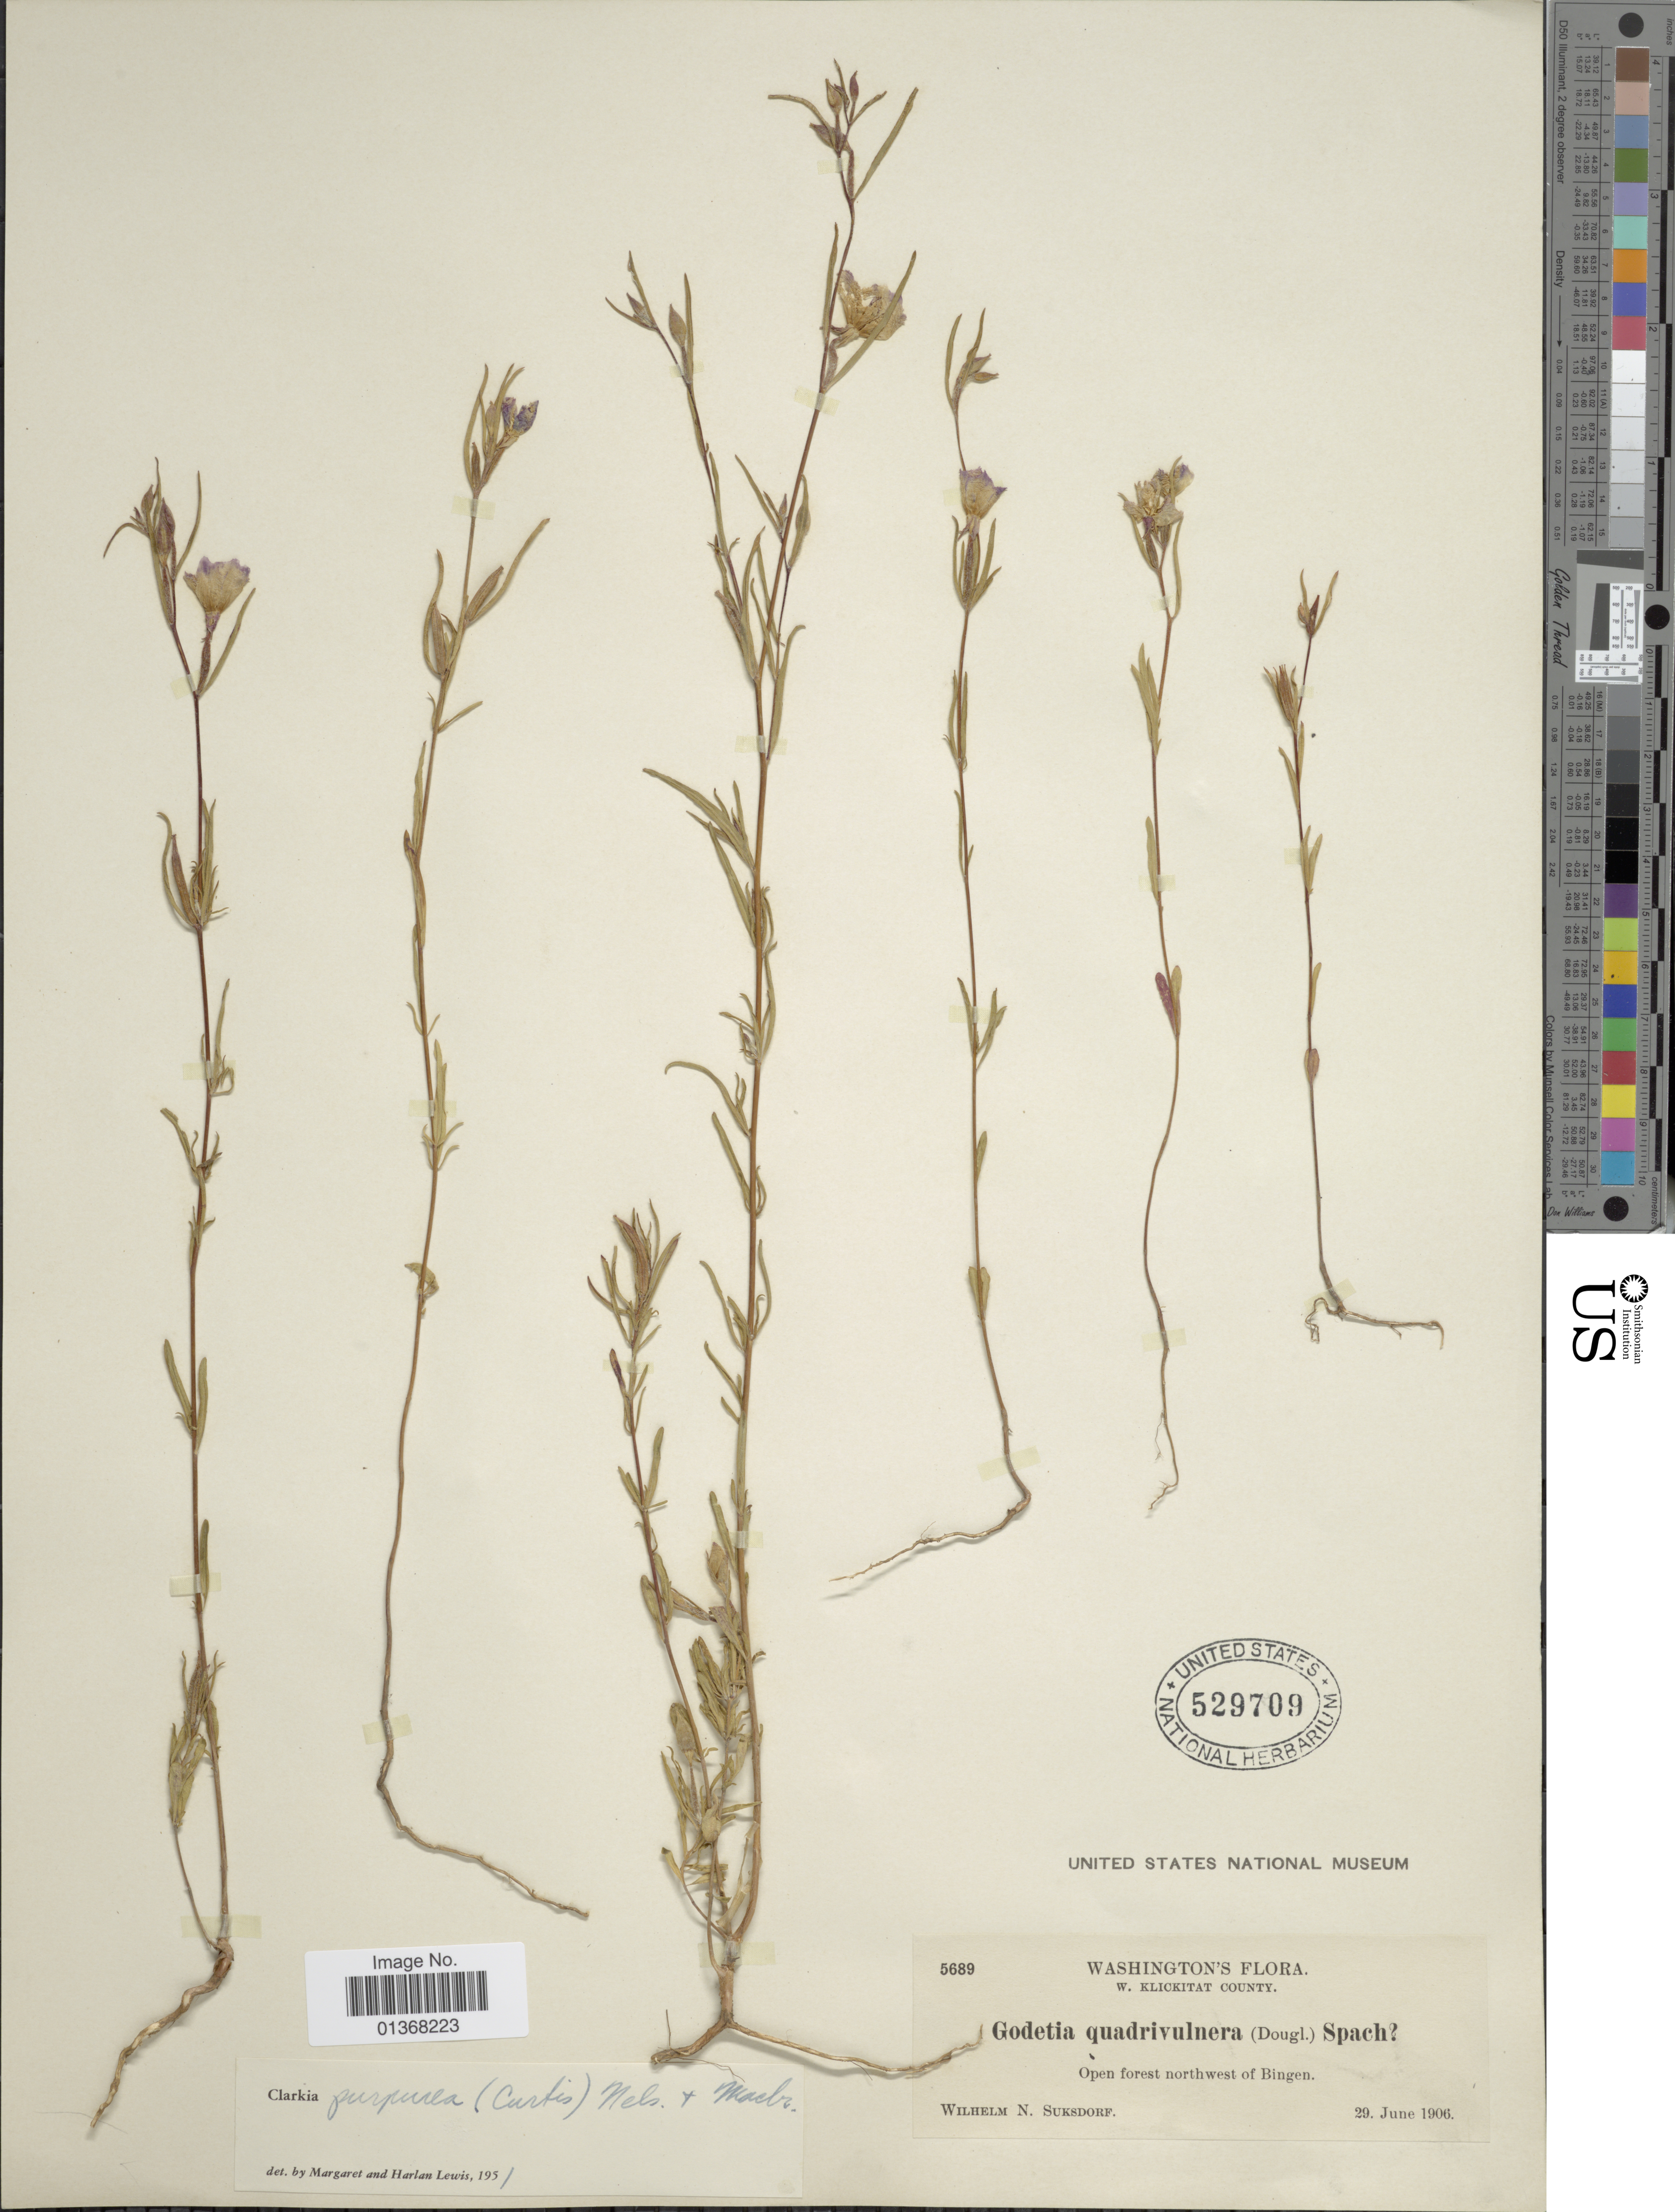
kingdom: Plantae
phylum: Tracheophyta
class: Magnoliopsida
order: Myrtales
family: Onagraceae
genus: Clarkia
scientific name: Clarkia pulchella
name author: Pursh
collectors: W. N. Suksdorf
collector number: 5689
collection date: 1906-06-29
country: United States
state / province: Washington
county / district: Klickitat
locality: W. Klickitat County, Open forest northwest of Bingen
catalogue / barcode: US 529709